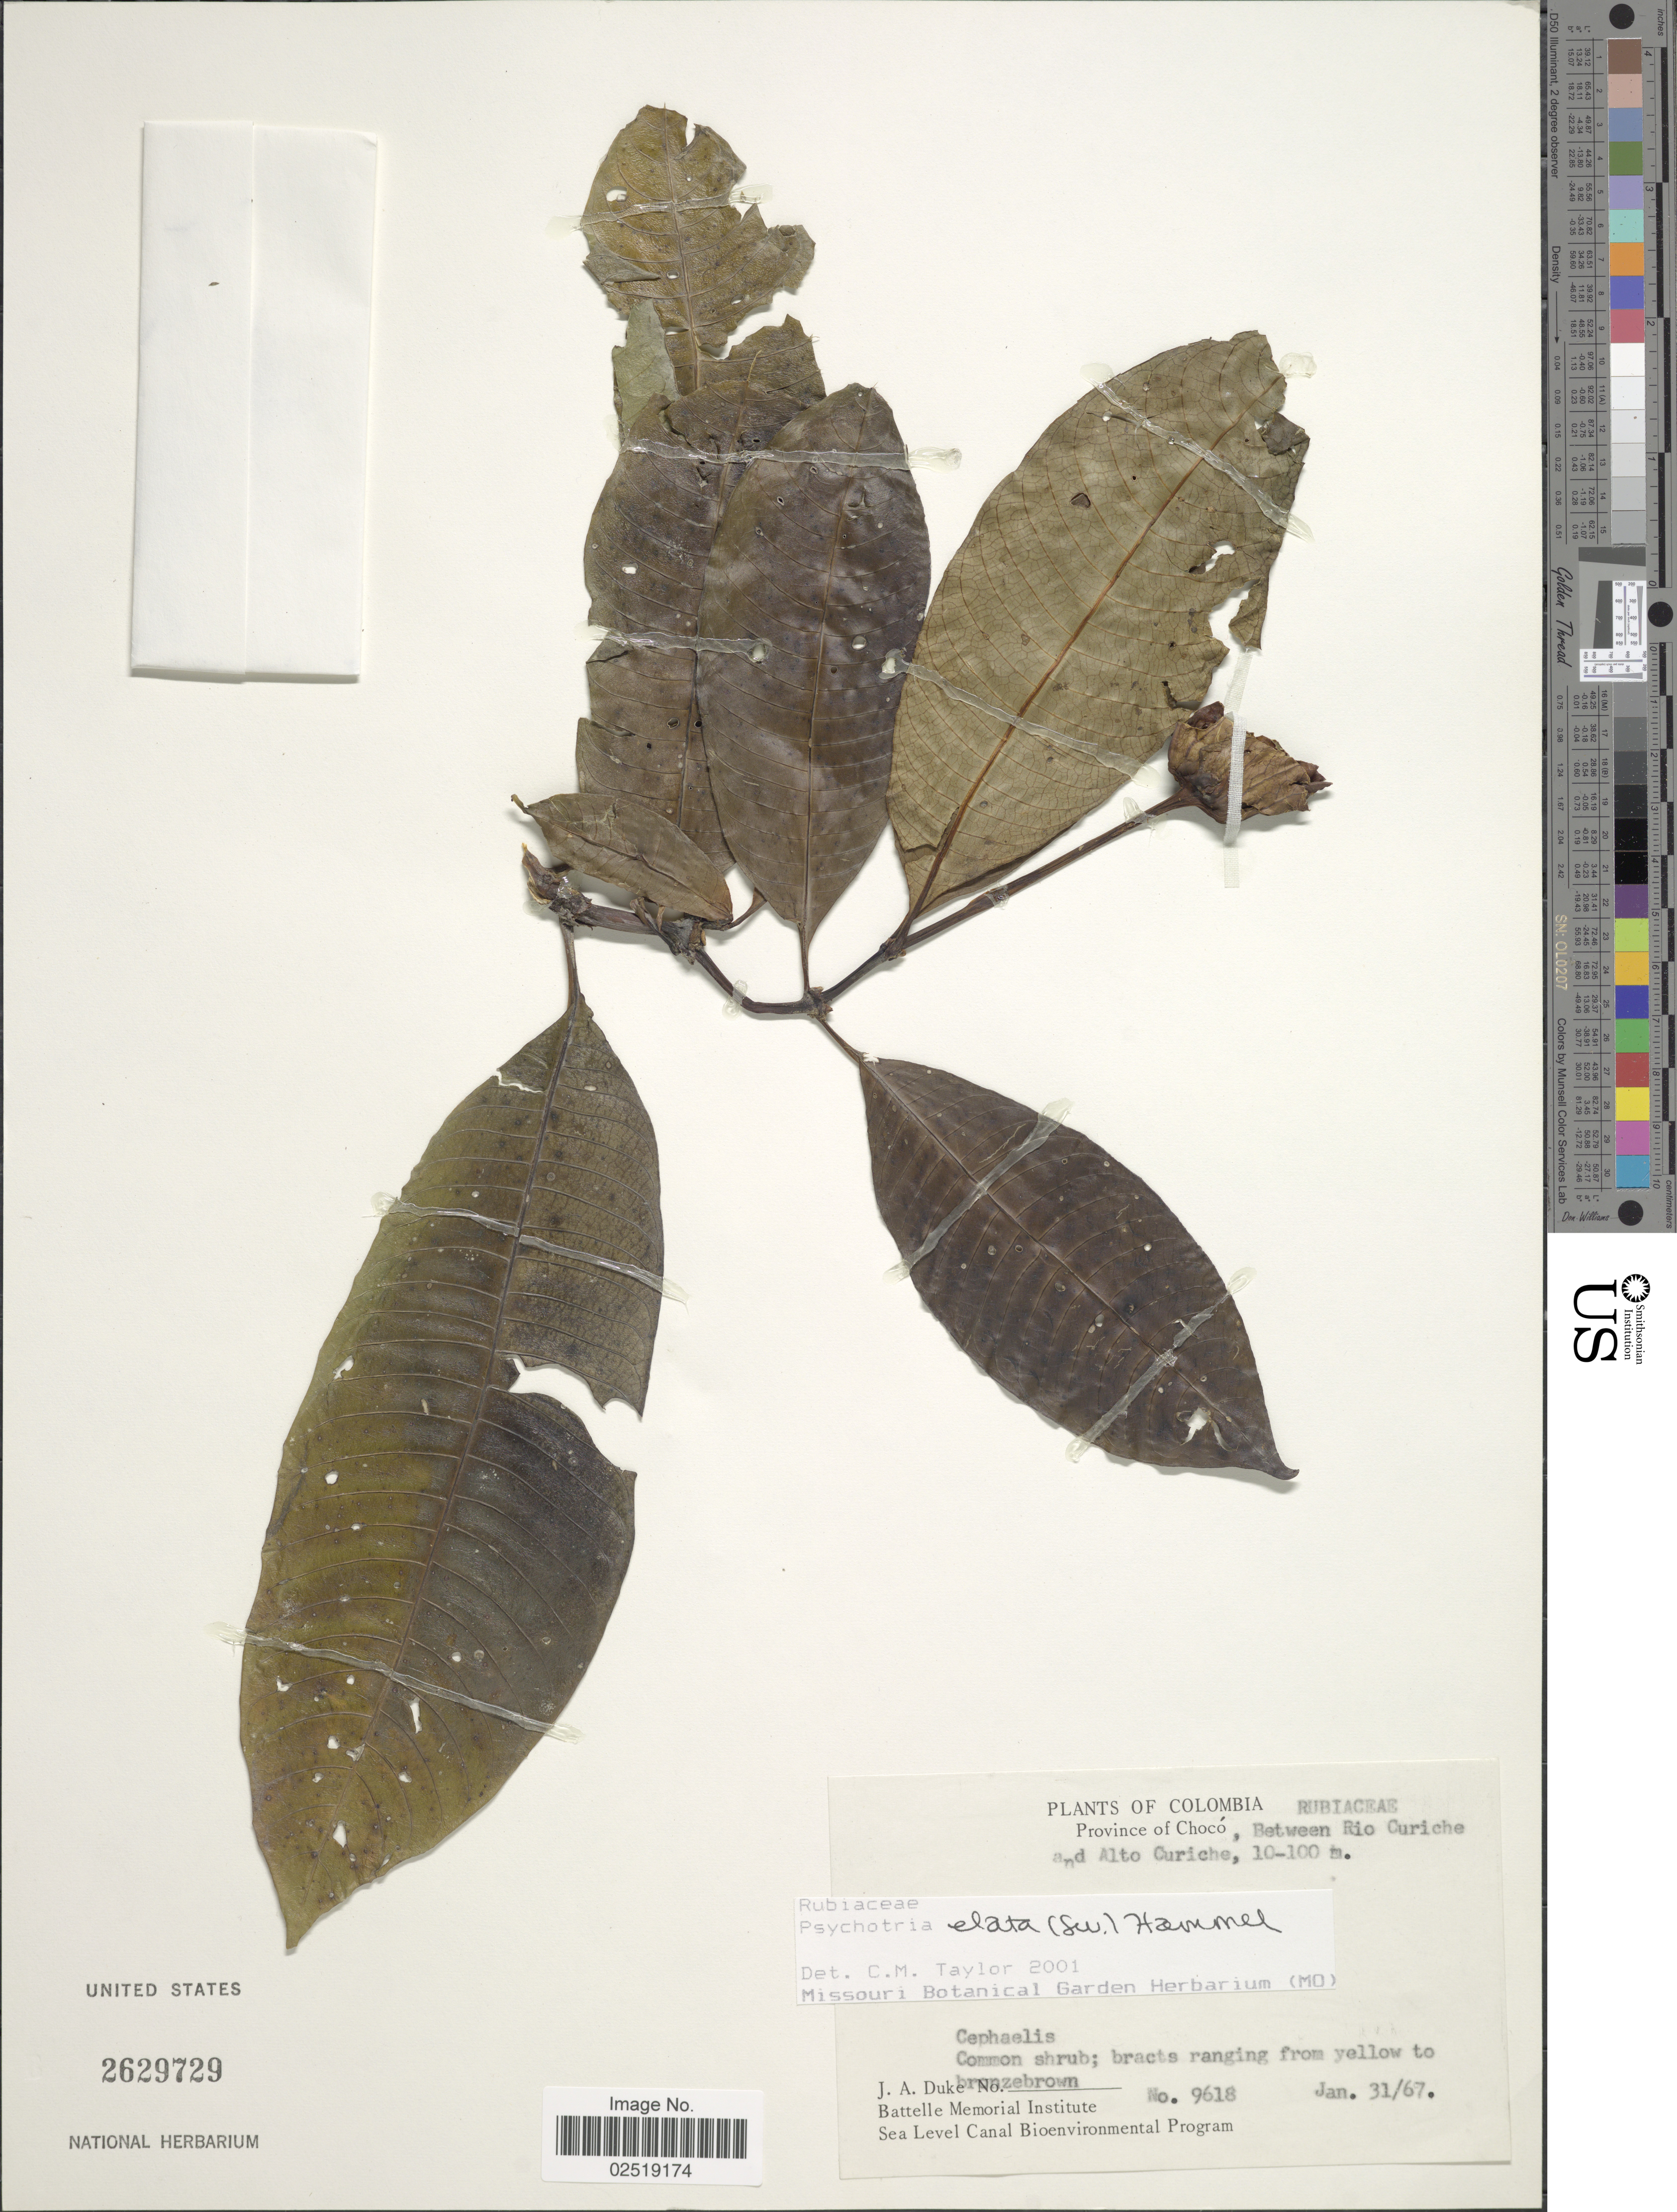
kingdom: Plantae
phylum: Tracheophyta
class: Magnoliopsida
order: Gentianales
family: Rubiaceae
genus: Psychotria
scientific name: Psychotria elata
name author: (Sw.) Hammel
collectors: J. A. Duke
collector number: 9618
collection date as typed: Transcribed d/m/y: 31/1/67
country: Colombia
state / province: Chocó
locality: Province of Choco, Between Rio Curiche and Alto Curiche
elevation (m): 10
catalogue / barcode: US 2629729